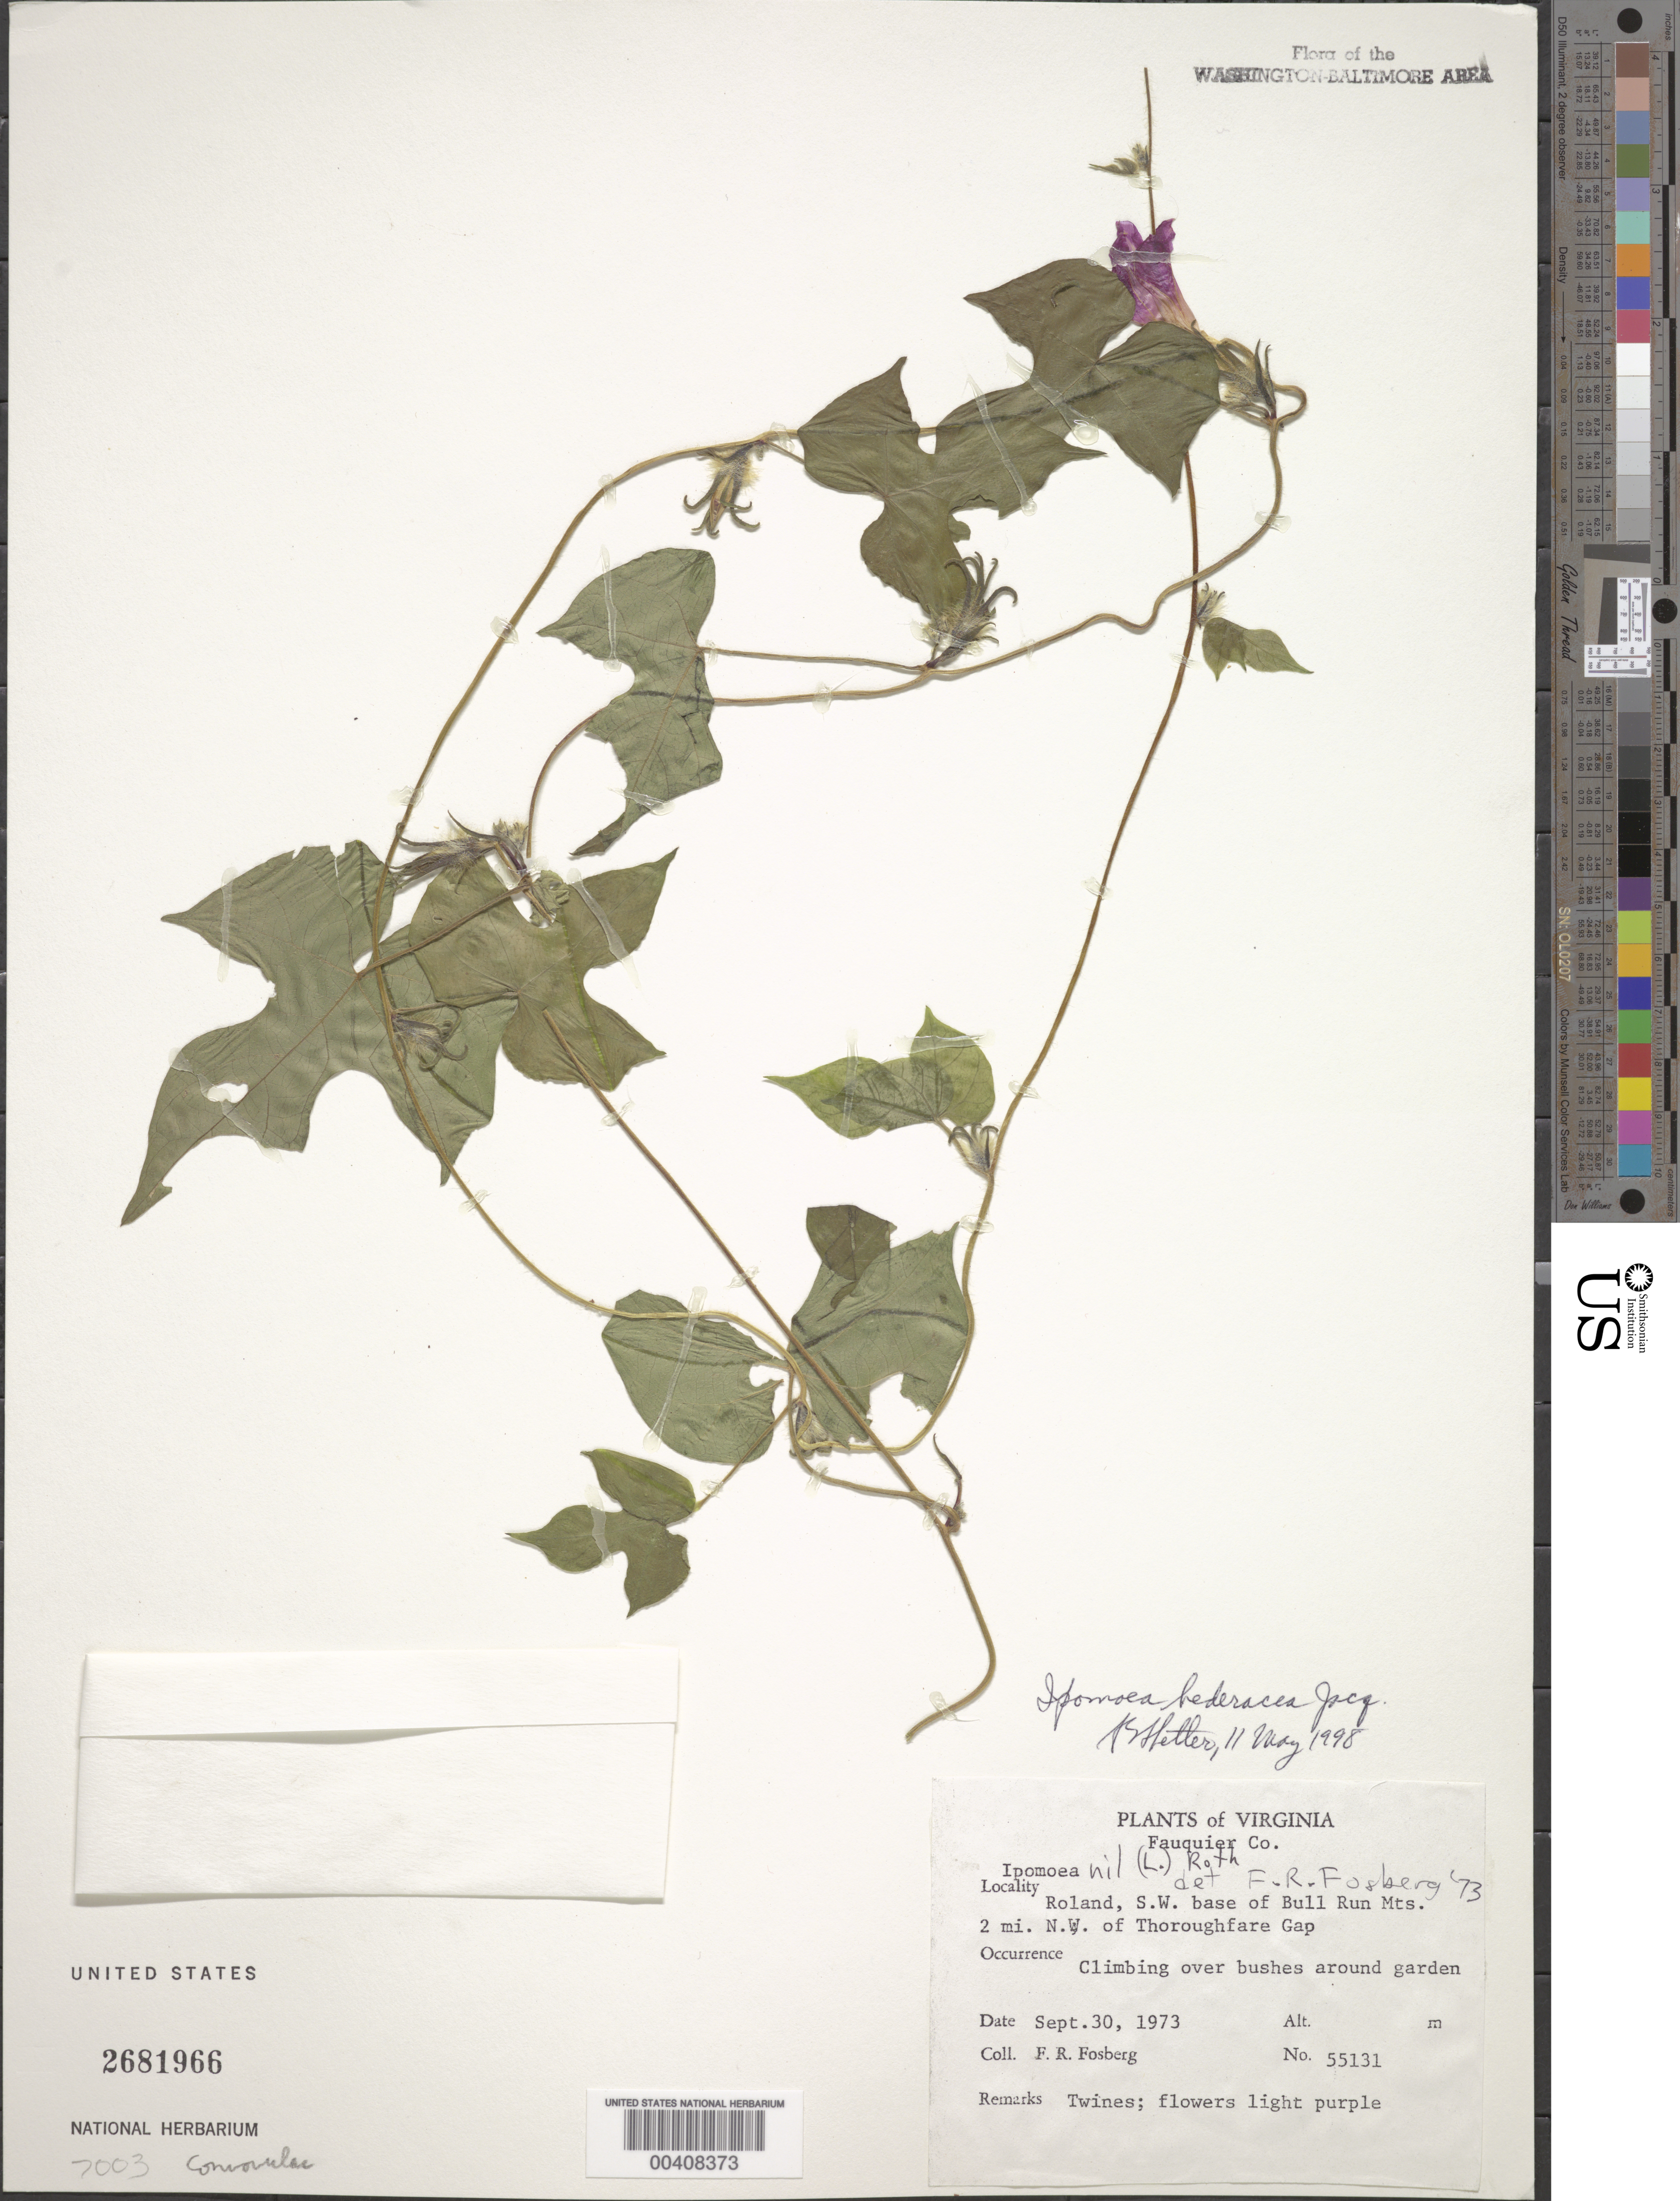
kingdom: Plantae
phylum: Tracheophyta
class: Magnoliopsida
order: Solanales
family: Convolvulaceae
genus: Ipomoea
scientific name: Ipomoea hederacea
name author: Jacq.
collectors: F. R. Fosberg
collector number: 55131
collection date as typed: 30 Sep 1973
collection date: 1973-09-30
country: United States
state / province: Virginia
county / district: Fauquier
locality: Roland, SW base of Bull Run Mts., 2 mi. NW of Thoroughfare Gap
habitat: On bushes around garden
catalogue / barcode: US 2681966